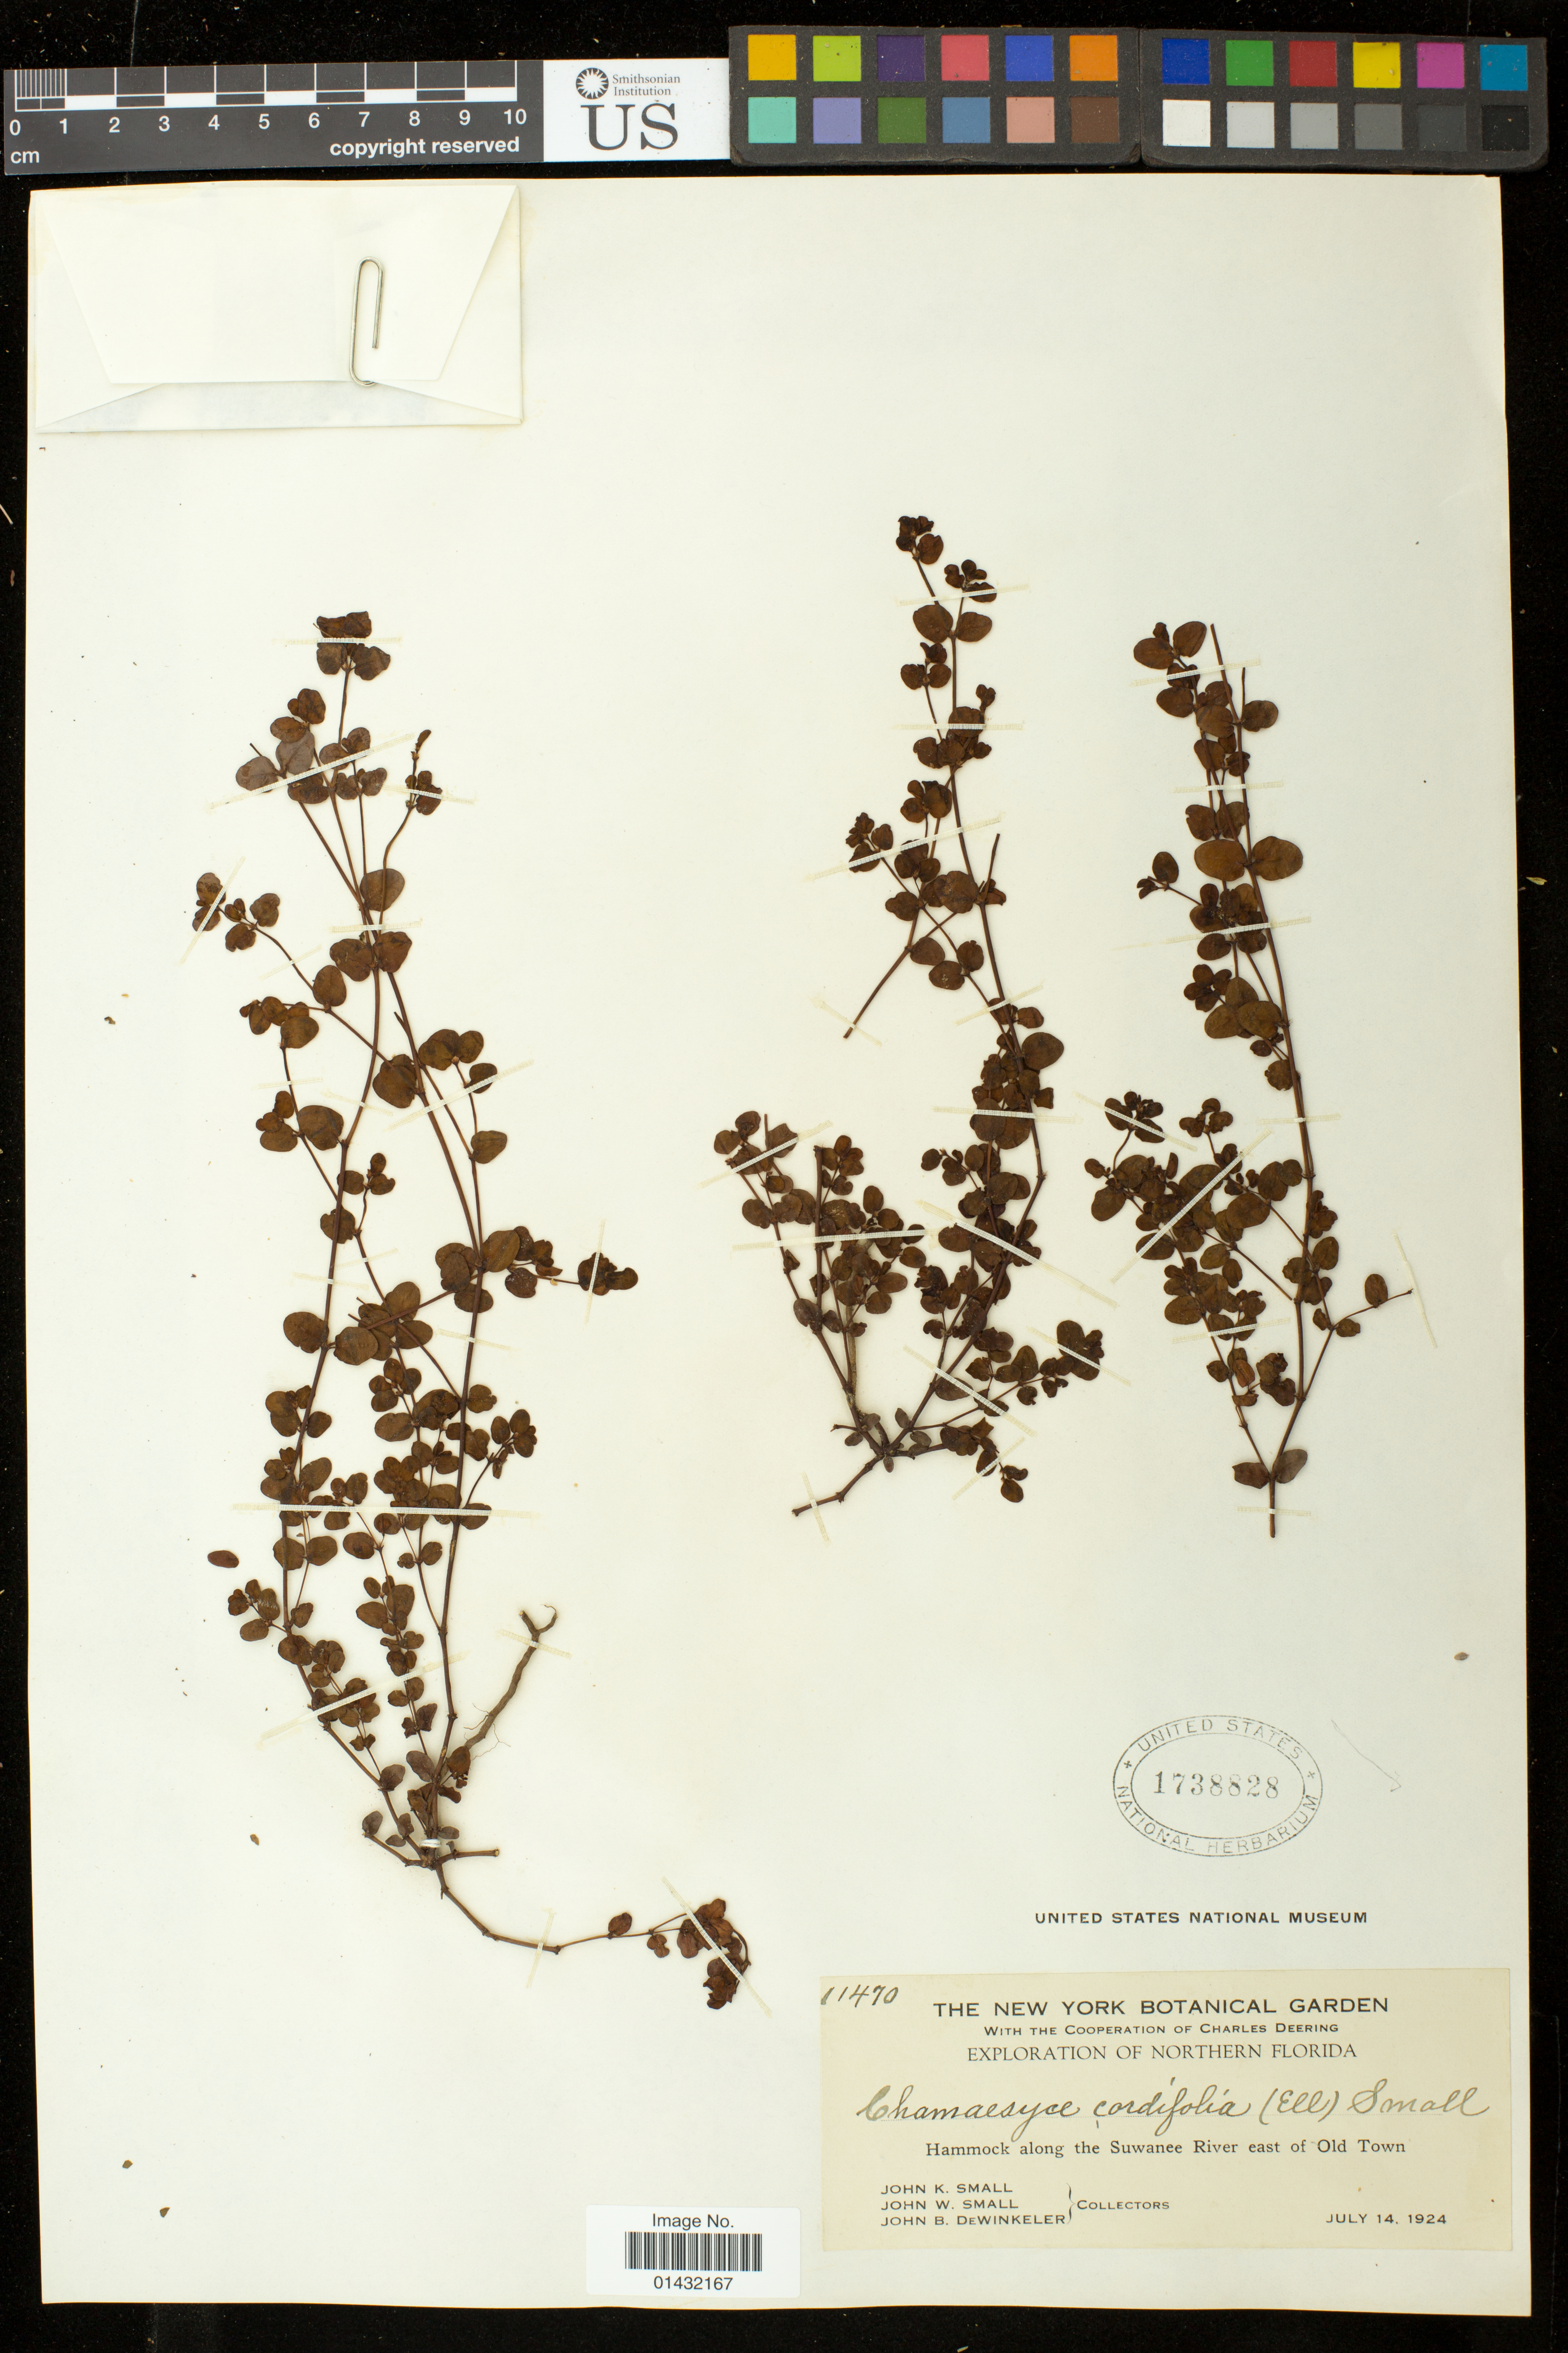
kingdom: Plantae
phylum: Tracheophyta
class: Magnoliopsida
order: Malpighiales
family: Euphorbiaceae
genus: Euphorbia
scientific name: Euphorbia cordifolia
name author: C.A. Mey. & Boiss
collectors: J. K. Small, J. Small & J. B. Dewinkeler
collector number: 11470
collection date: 1924-07-14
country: United States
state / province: Florida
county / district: Dixie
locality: Suwanee River east of Old Town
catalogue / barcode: US 1738828